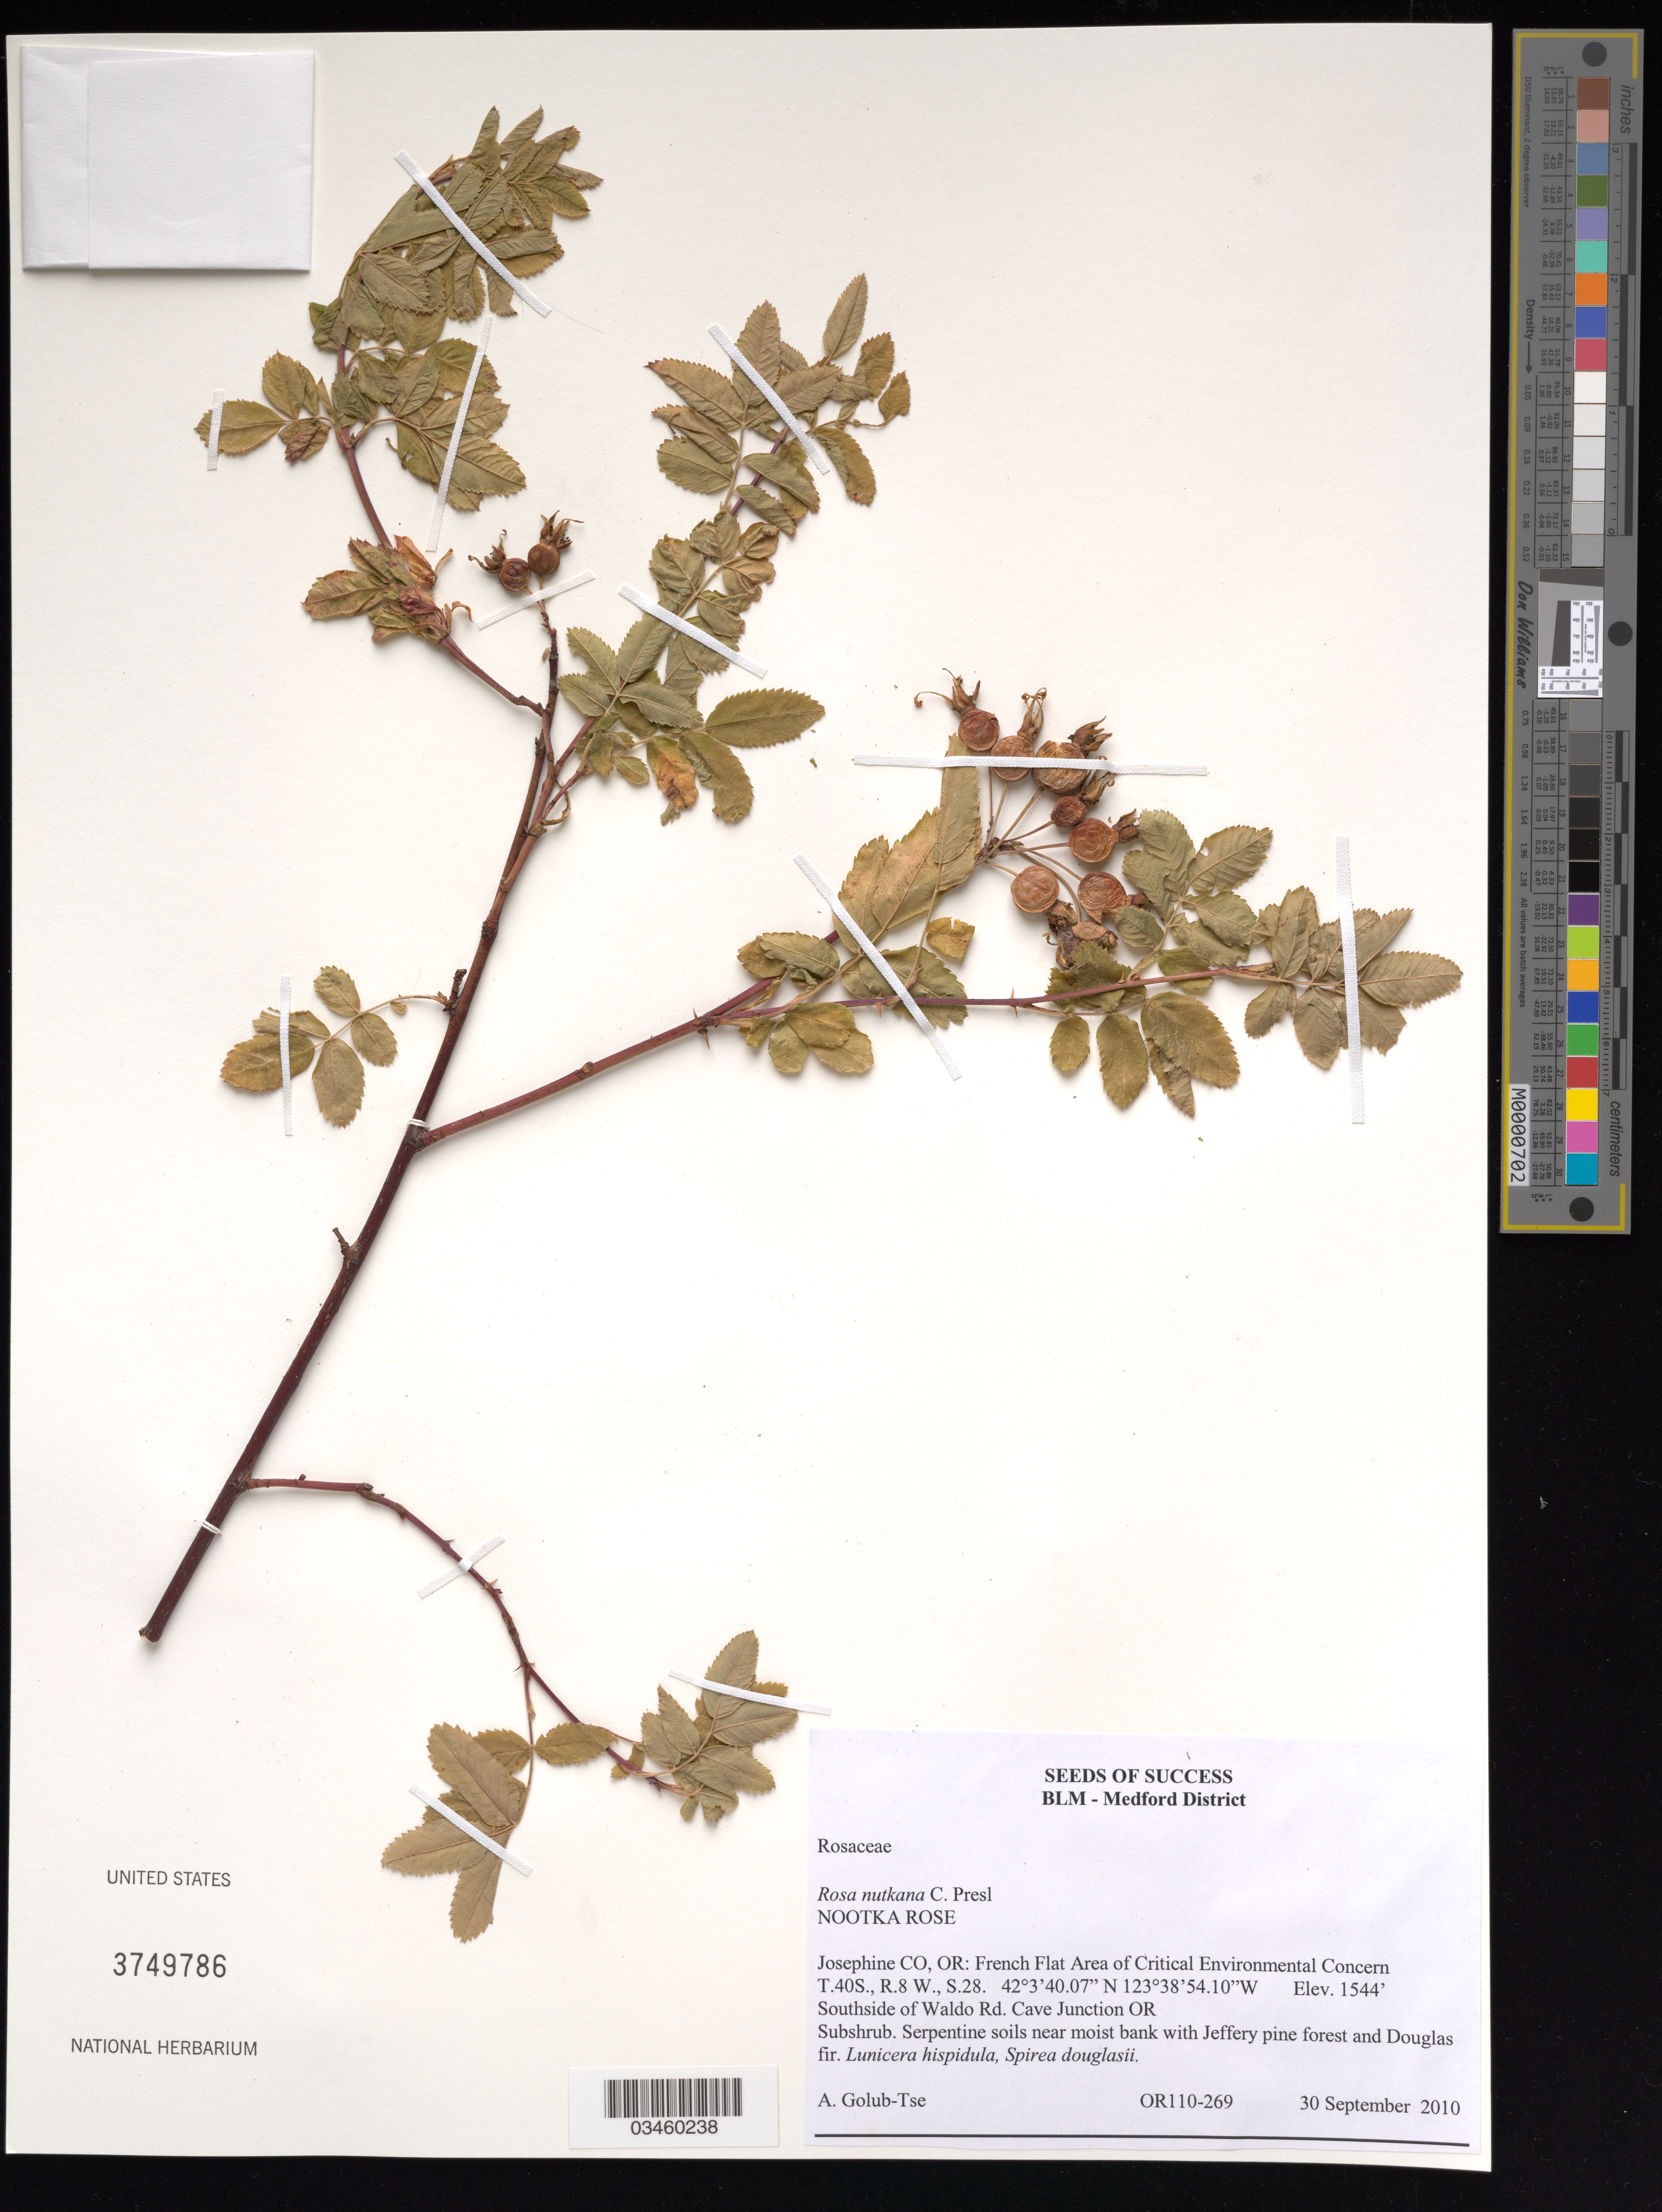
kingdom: Plantae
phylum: Tracheophyta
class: Magnoliopsida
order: Rosales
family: Rosaceae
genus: Rosa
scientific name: Rosa nutkana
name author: C. Presl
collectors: A. Golub-Tse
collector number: OR110-269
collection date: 2010-09-30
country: United States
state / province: Oregon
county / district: Josephine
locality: French Flat Area of Critical Environmental Concern. South side of Waldo Rd. Cave Jct OR.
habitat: Serpentine soils near moist bank with Jeffery pine forest and Douglas fir.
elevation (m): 471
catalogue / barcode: US 3749786